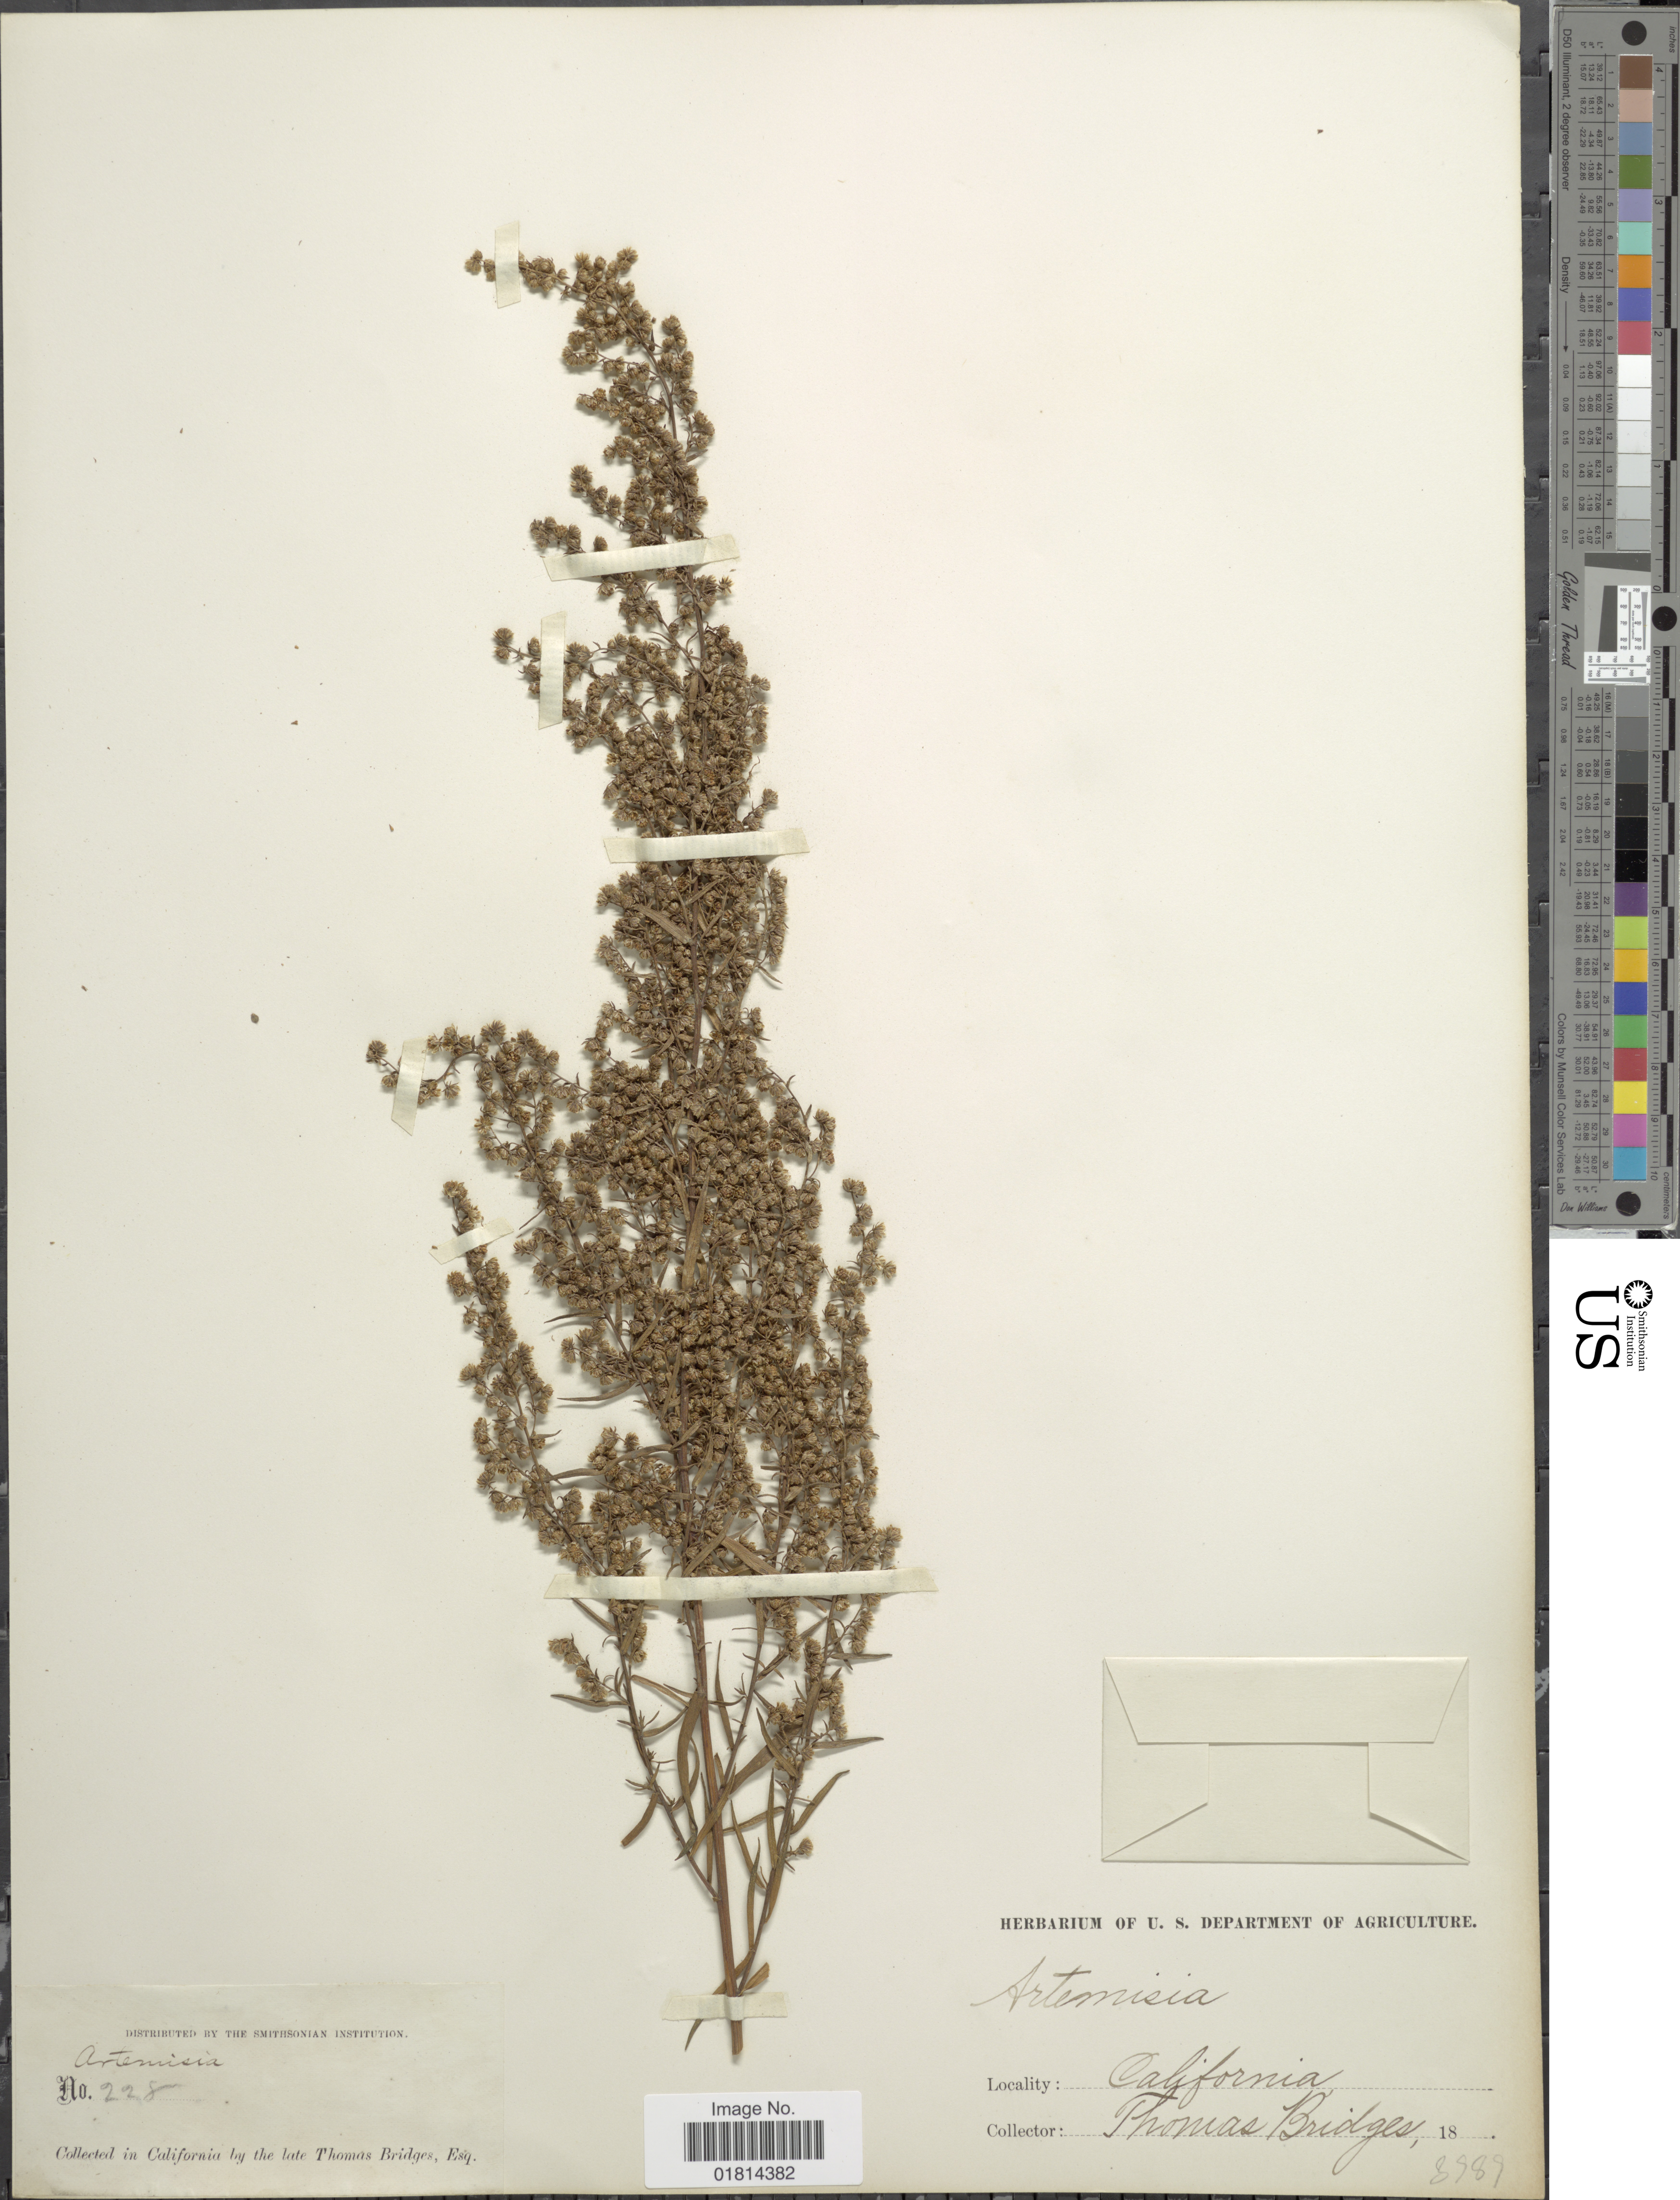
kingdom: Plantae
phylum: Tracheophyta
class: Magnoliopsida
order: Asterales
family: Asteraceae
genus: Artemisia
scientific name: Artemisia aromatica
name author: A. Nelson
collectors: T. Bridge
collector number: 228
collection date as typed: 18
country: United States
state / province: California